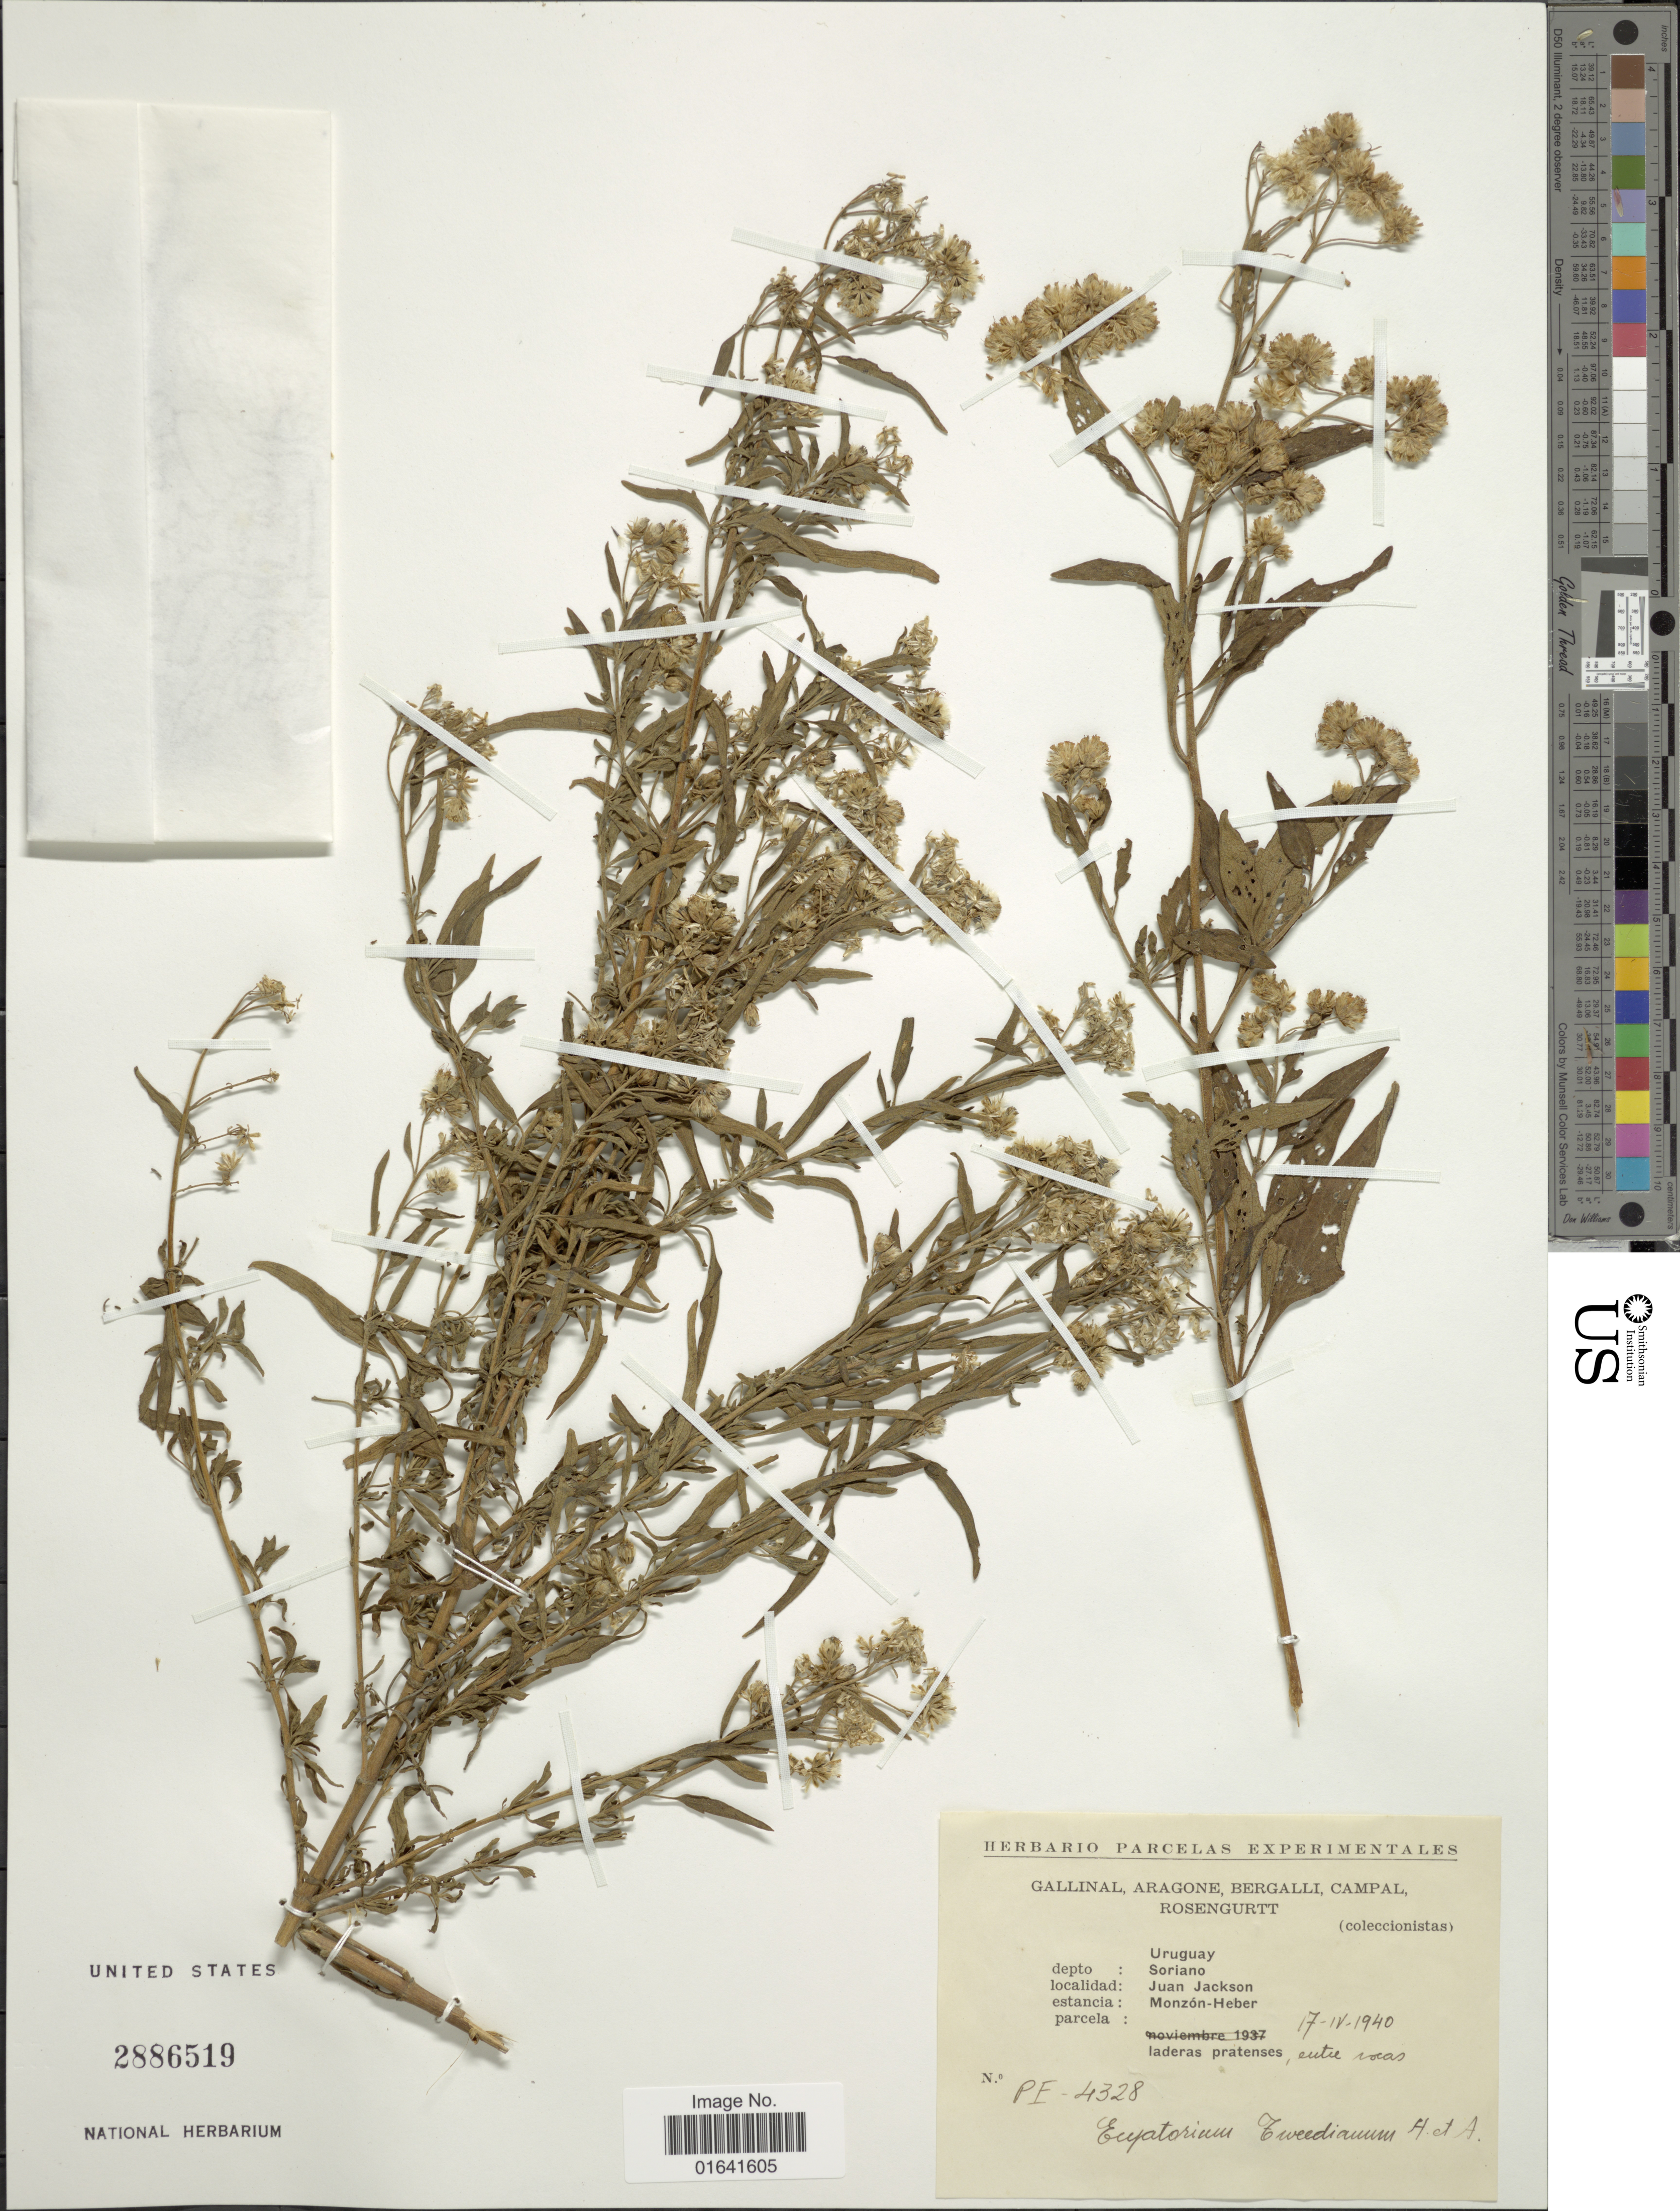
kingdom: Plantae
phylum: Tracheophyta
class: Magnoliopsida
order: Asterales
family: Asteraceae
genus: Hatschbachiella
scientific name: Hatschbachiella tweedieana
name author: (Hook. & Arn.) R.M. King & H. Rob.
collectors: -. Gallinal, -- Aragone, -- Bergalli, -- Campal & Rosengurtt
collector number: PE-4328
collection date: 1940-04-17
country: Uruguay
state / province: Soriano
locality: Depto. Soriano, JUan Jackson, Estancia: Monzón-heber, Parcela laderas pratenses, entre rocas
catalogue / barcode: US 2886519